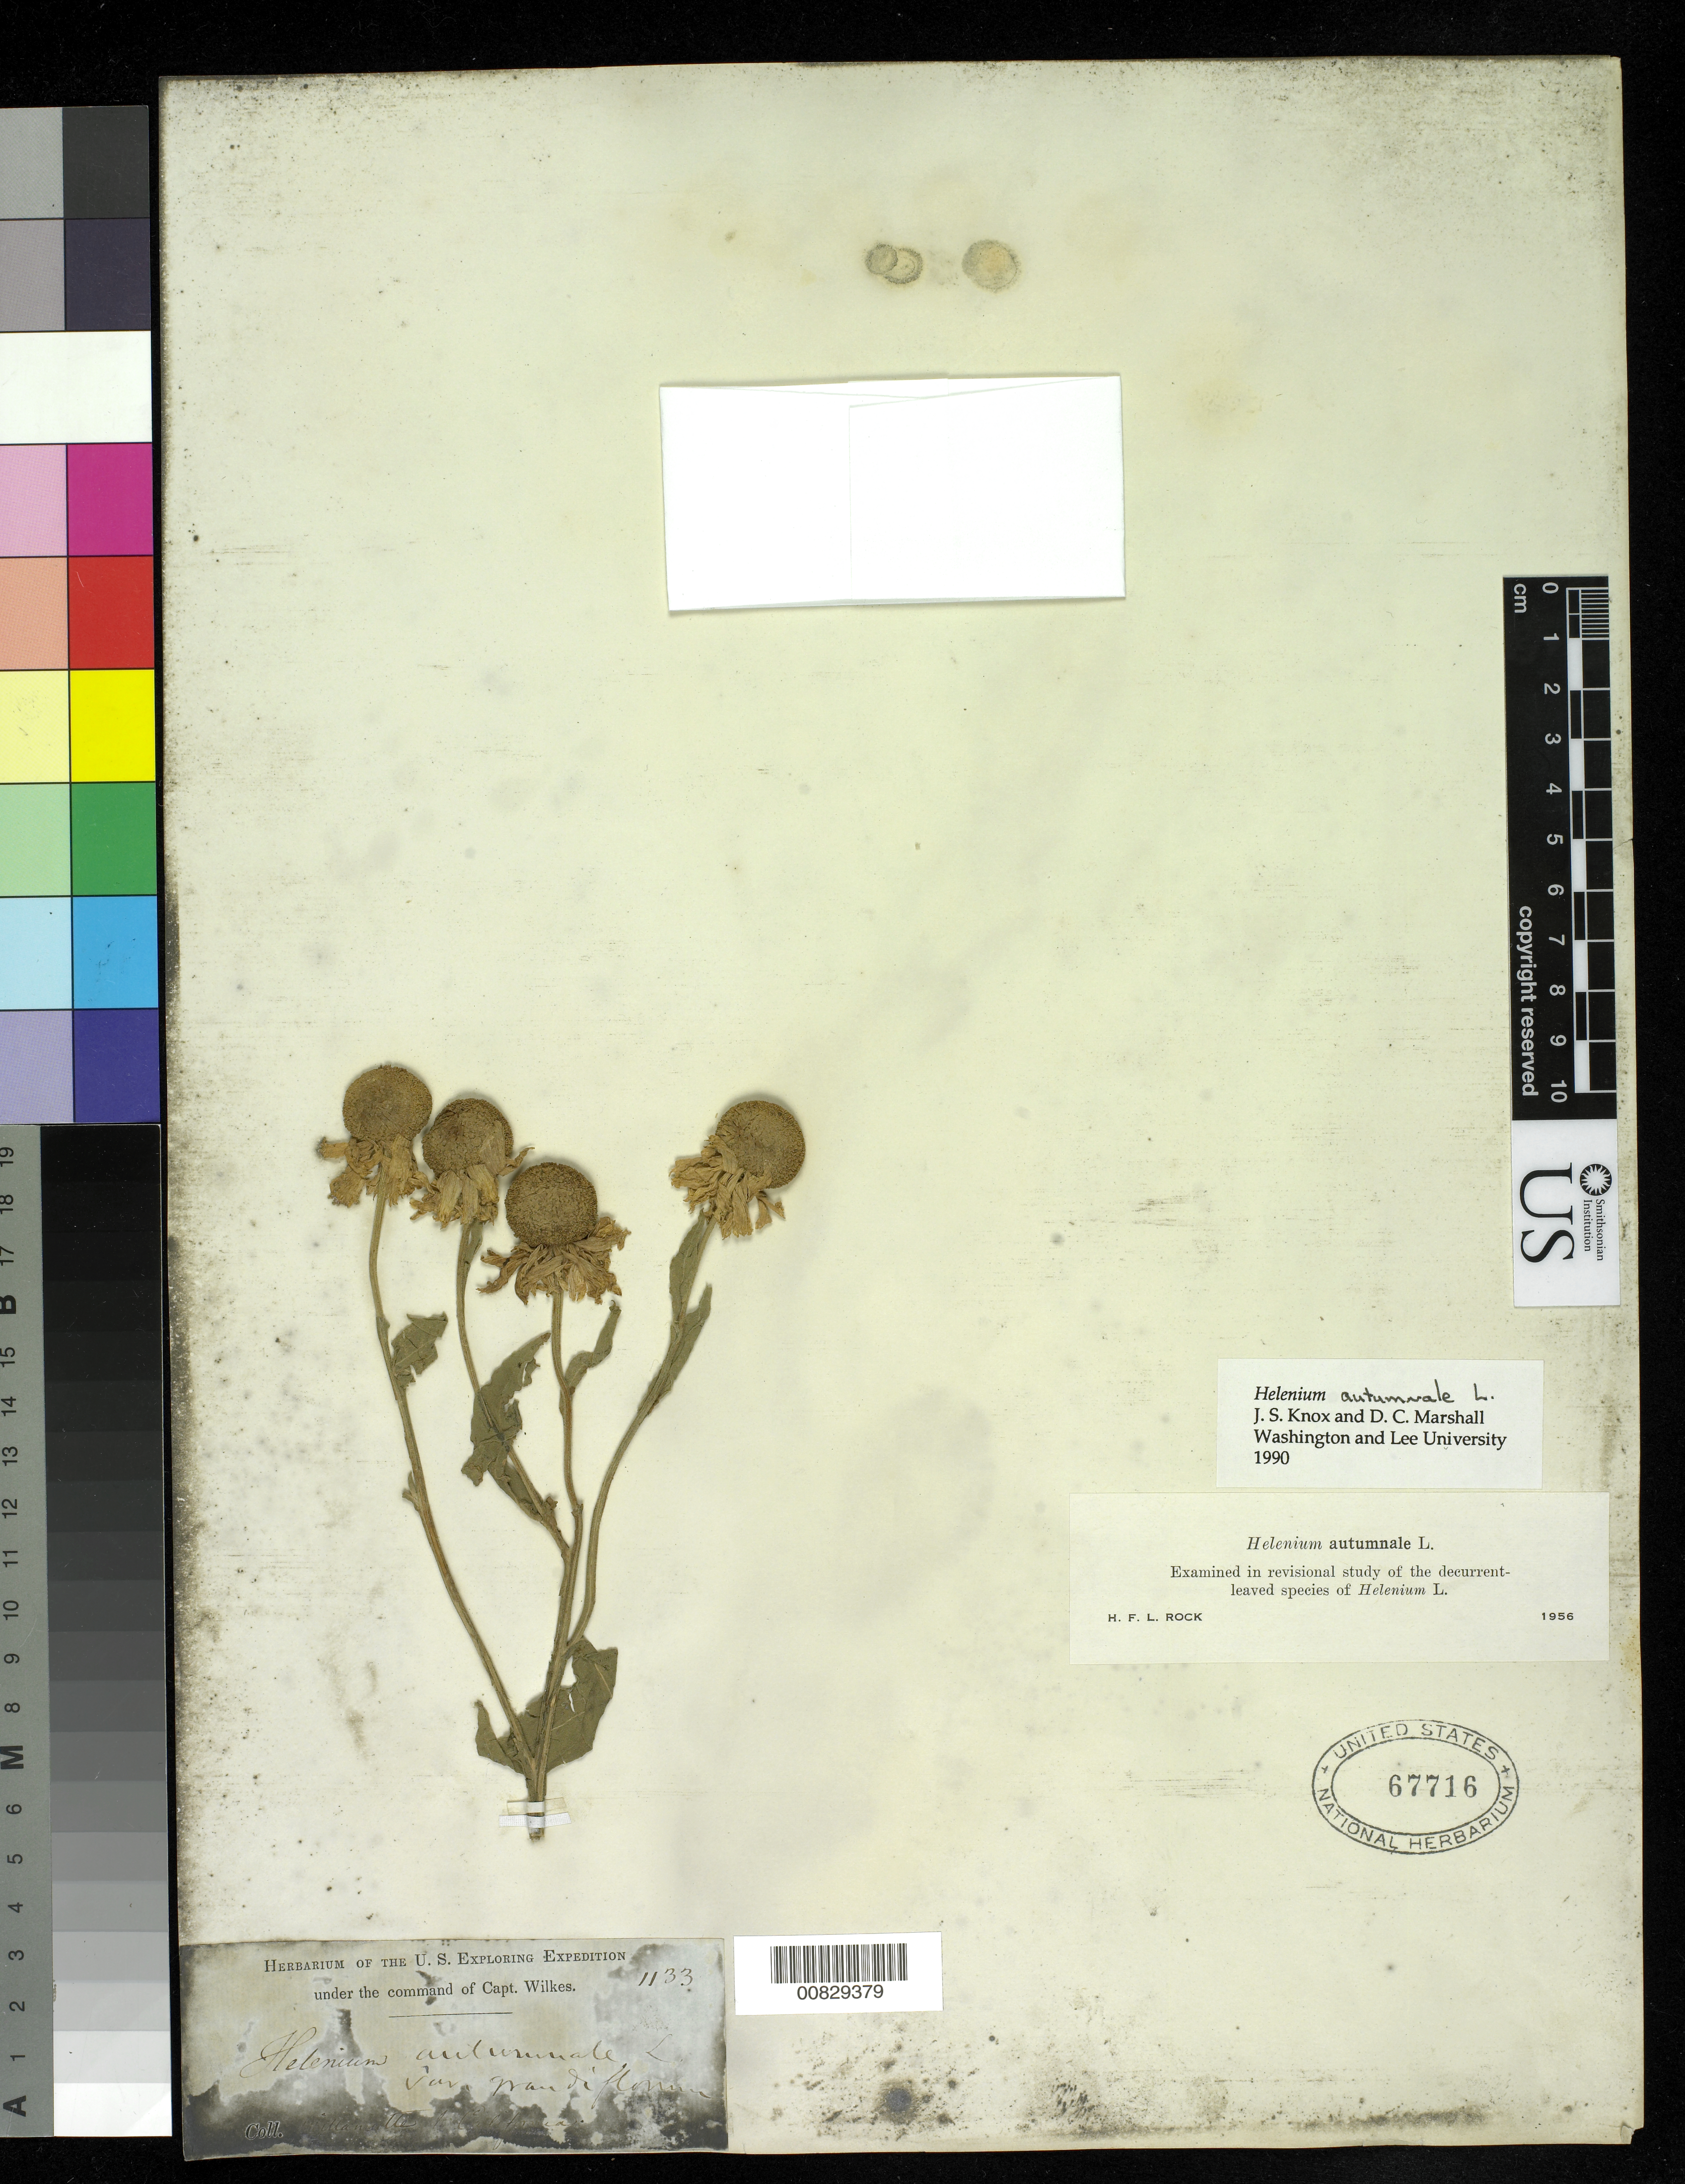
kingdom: Plantae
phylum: Tracheophyta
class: Magnoliopsida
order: Asterales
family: Asteraceae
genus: Helenium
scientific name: Helenium autumnale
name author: L.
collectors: Wilkes Explor. Exped.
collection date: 1838/1842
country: United States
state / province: California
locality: Willemette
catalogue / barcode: US 67716